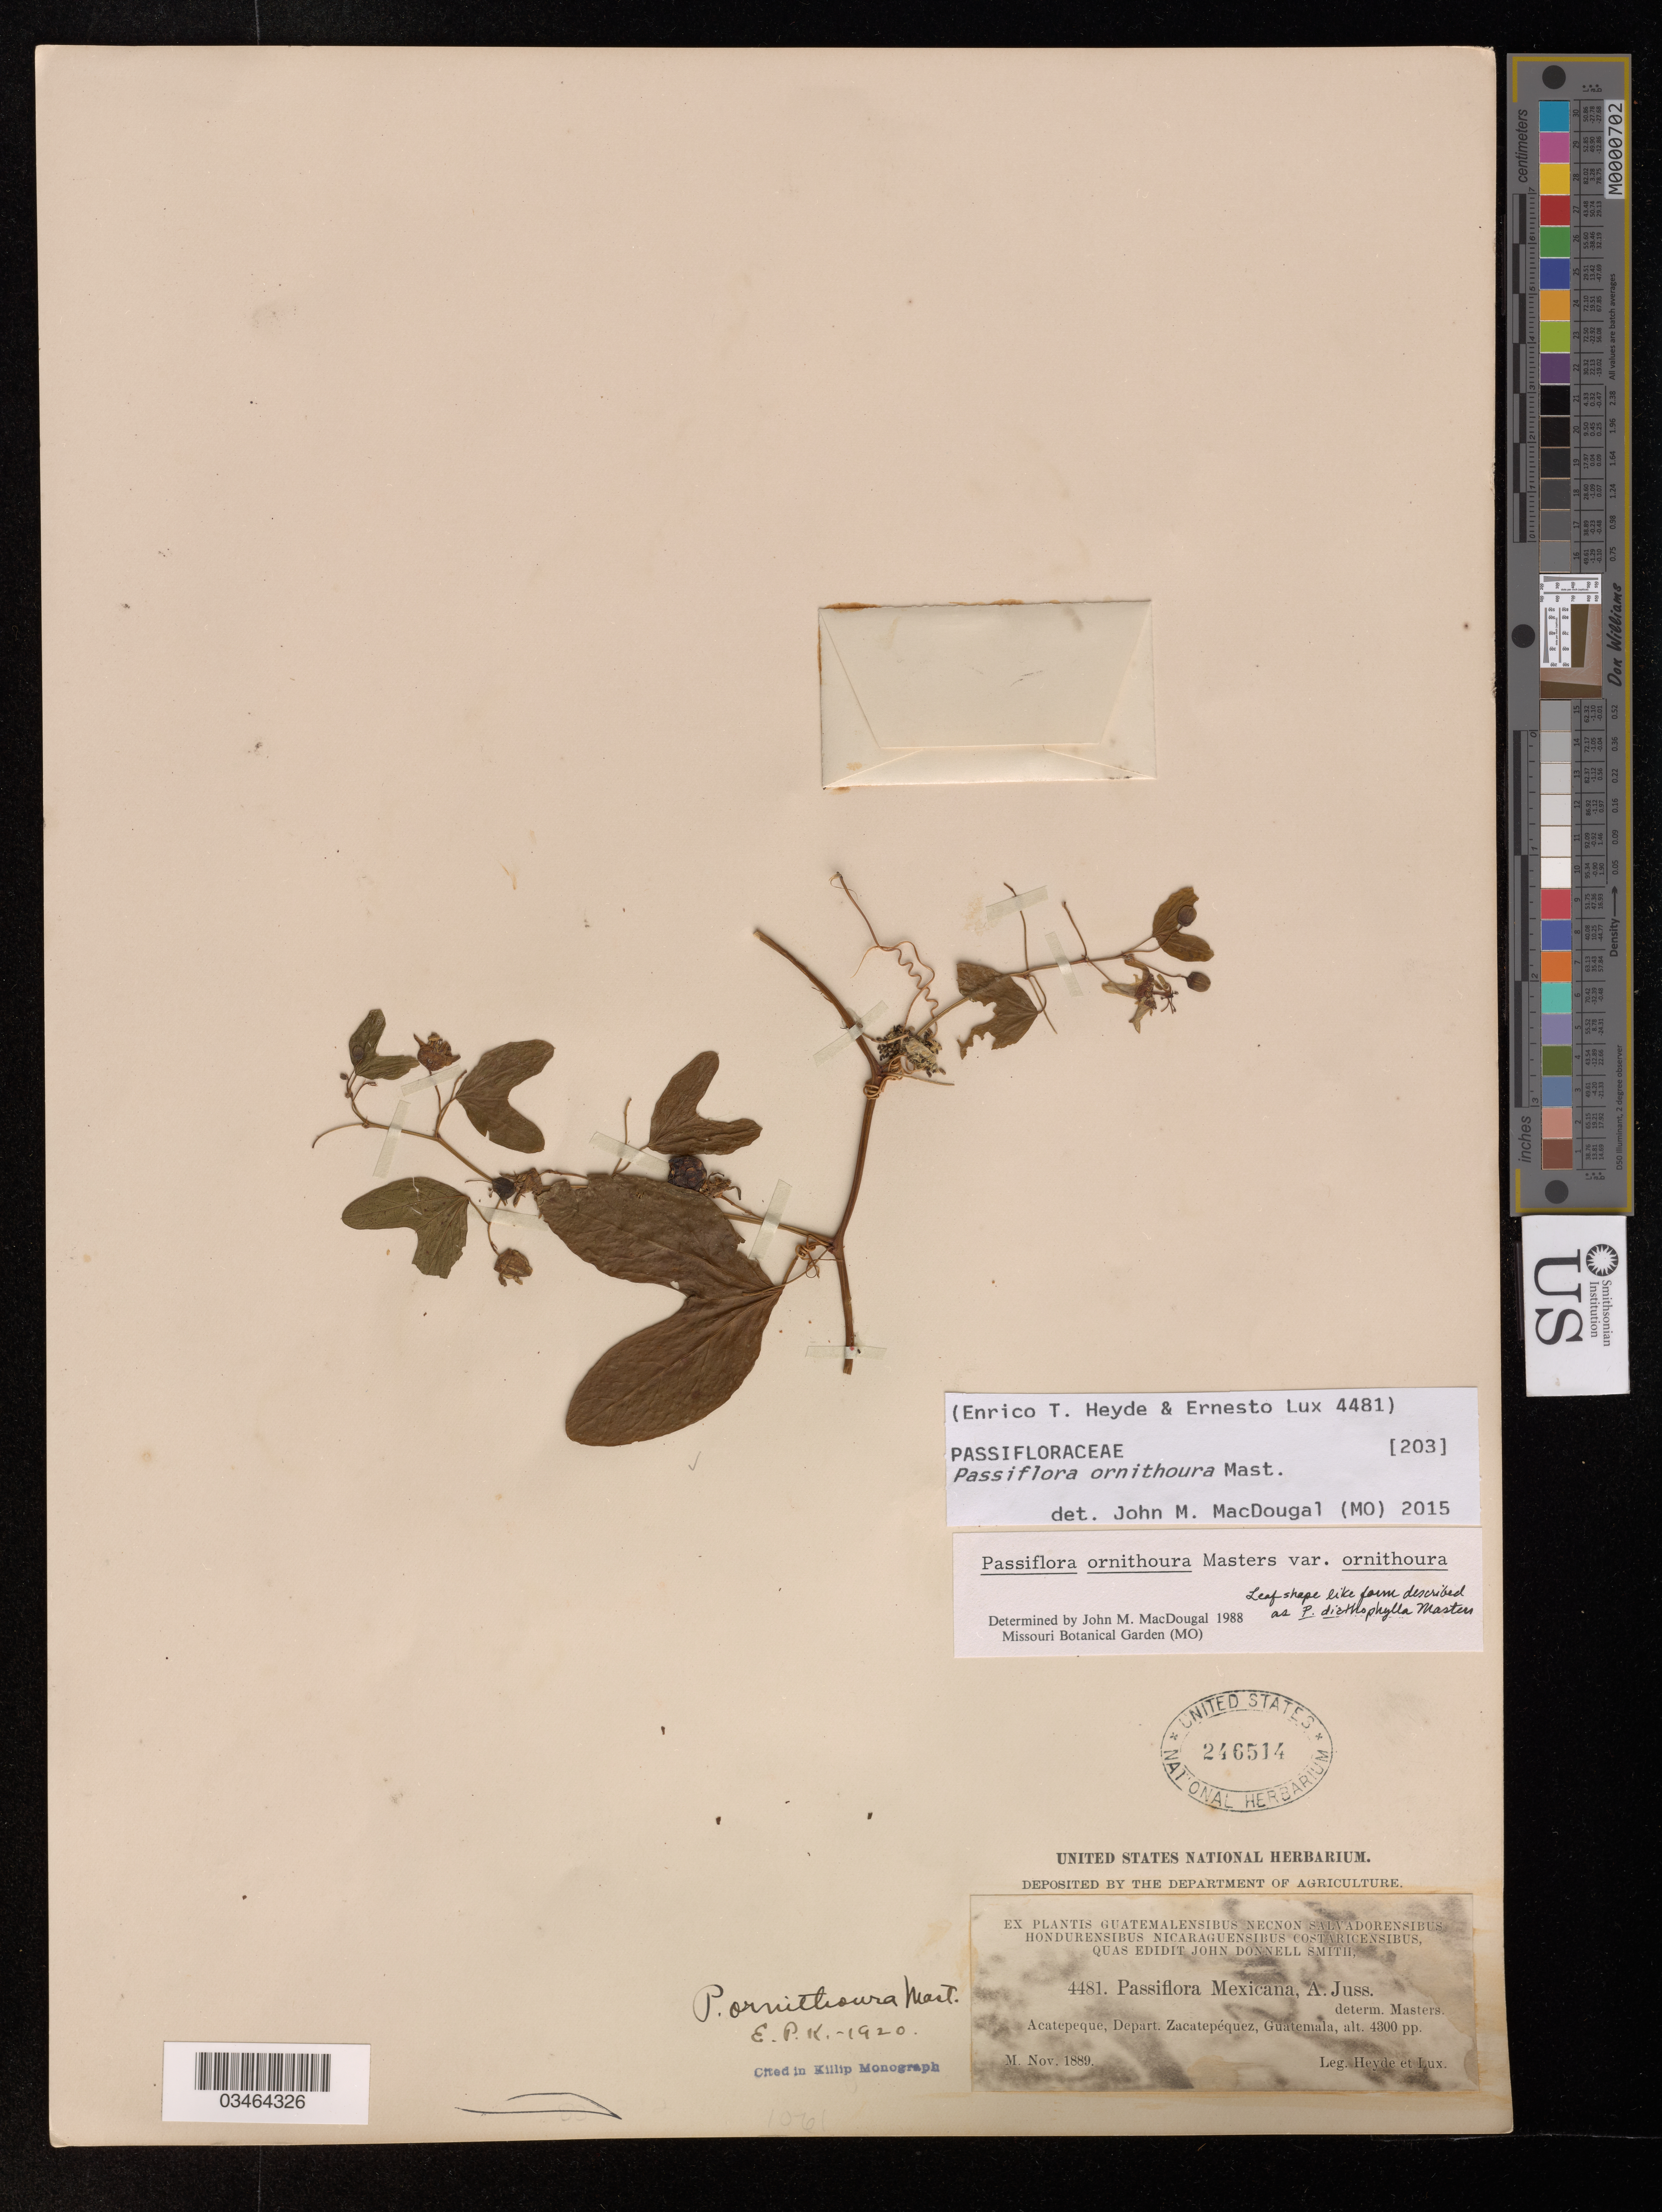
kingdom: Plantae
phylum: Tracheophyta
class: Magnoliopsida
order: Malpighiales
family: Passifloraceae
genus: Passiflora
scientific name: Passiflora ornithoura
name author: Mast. in Donn. Sm.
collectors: Heyde & Lux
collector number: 4481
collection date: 1889-11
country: Guatemala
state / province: Sacatepequez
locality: Acatepeque, Depart. Zacatepéquez.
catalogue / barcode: US 246514